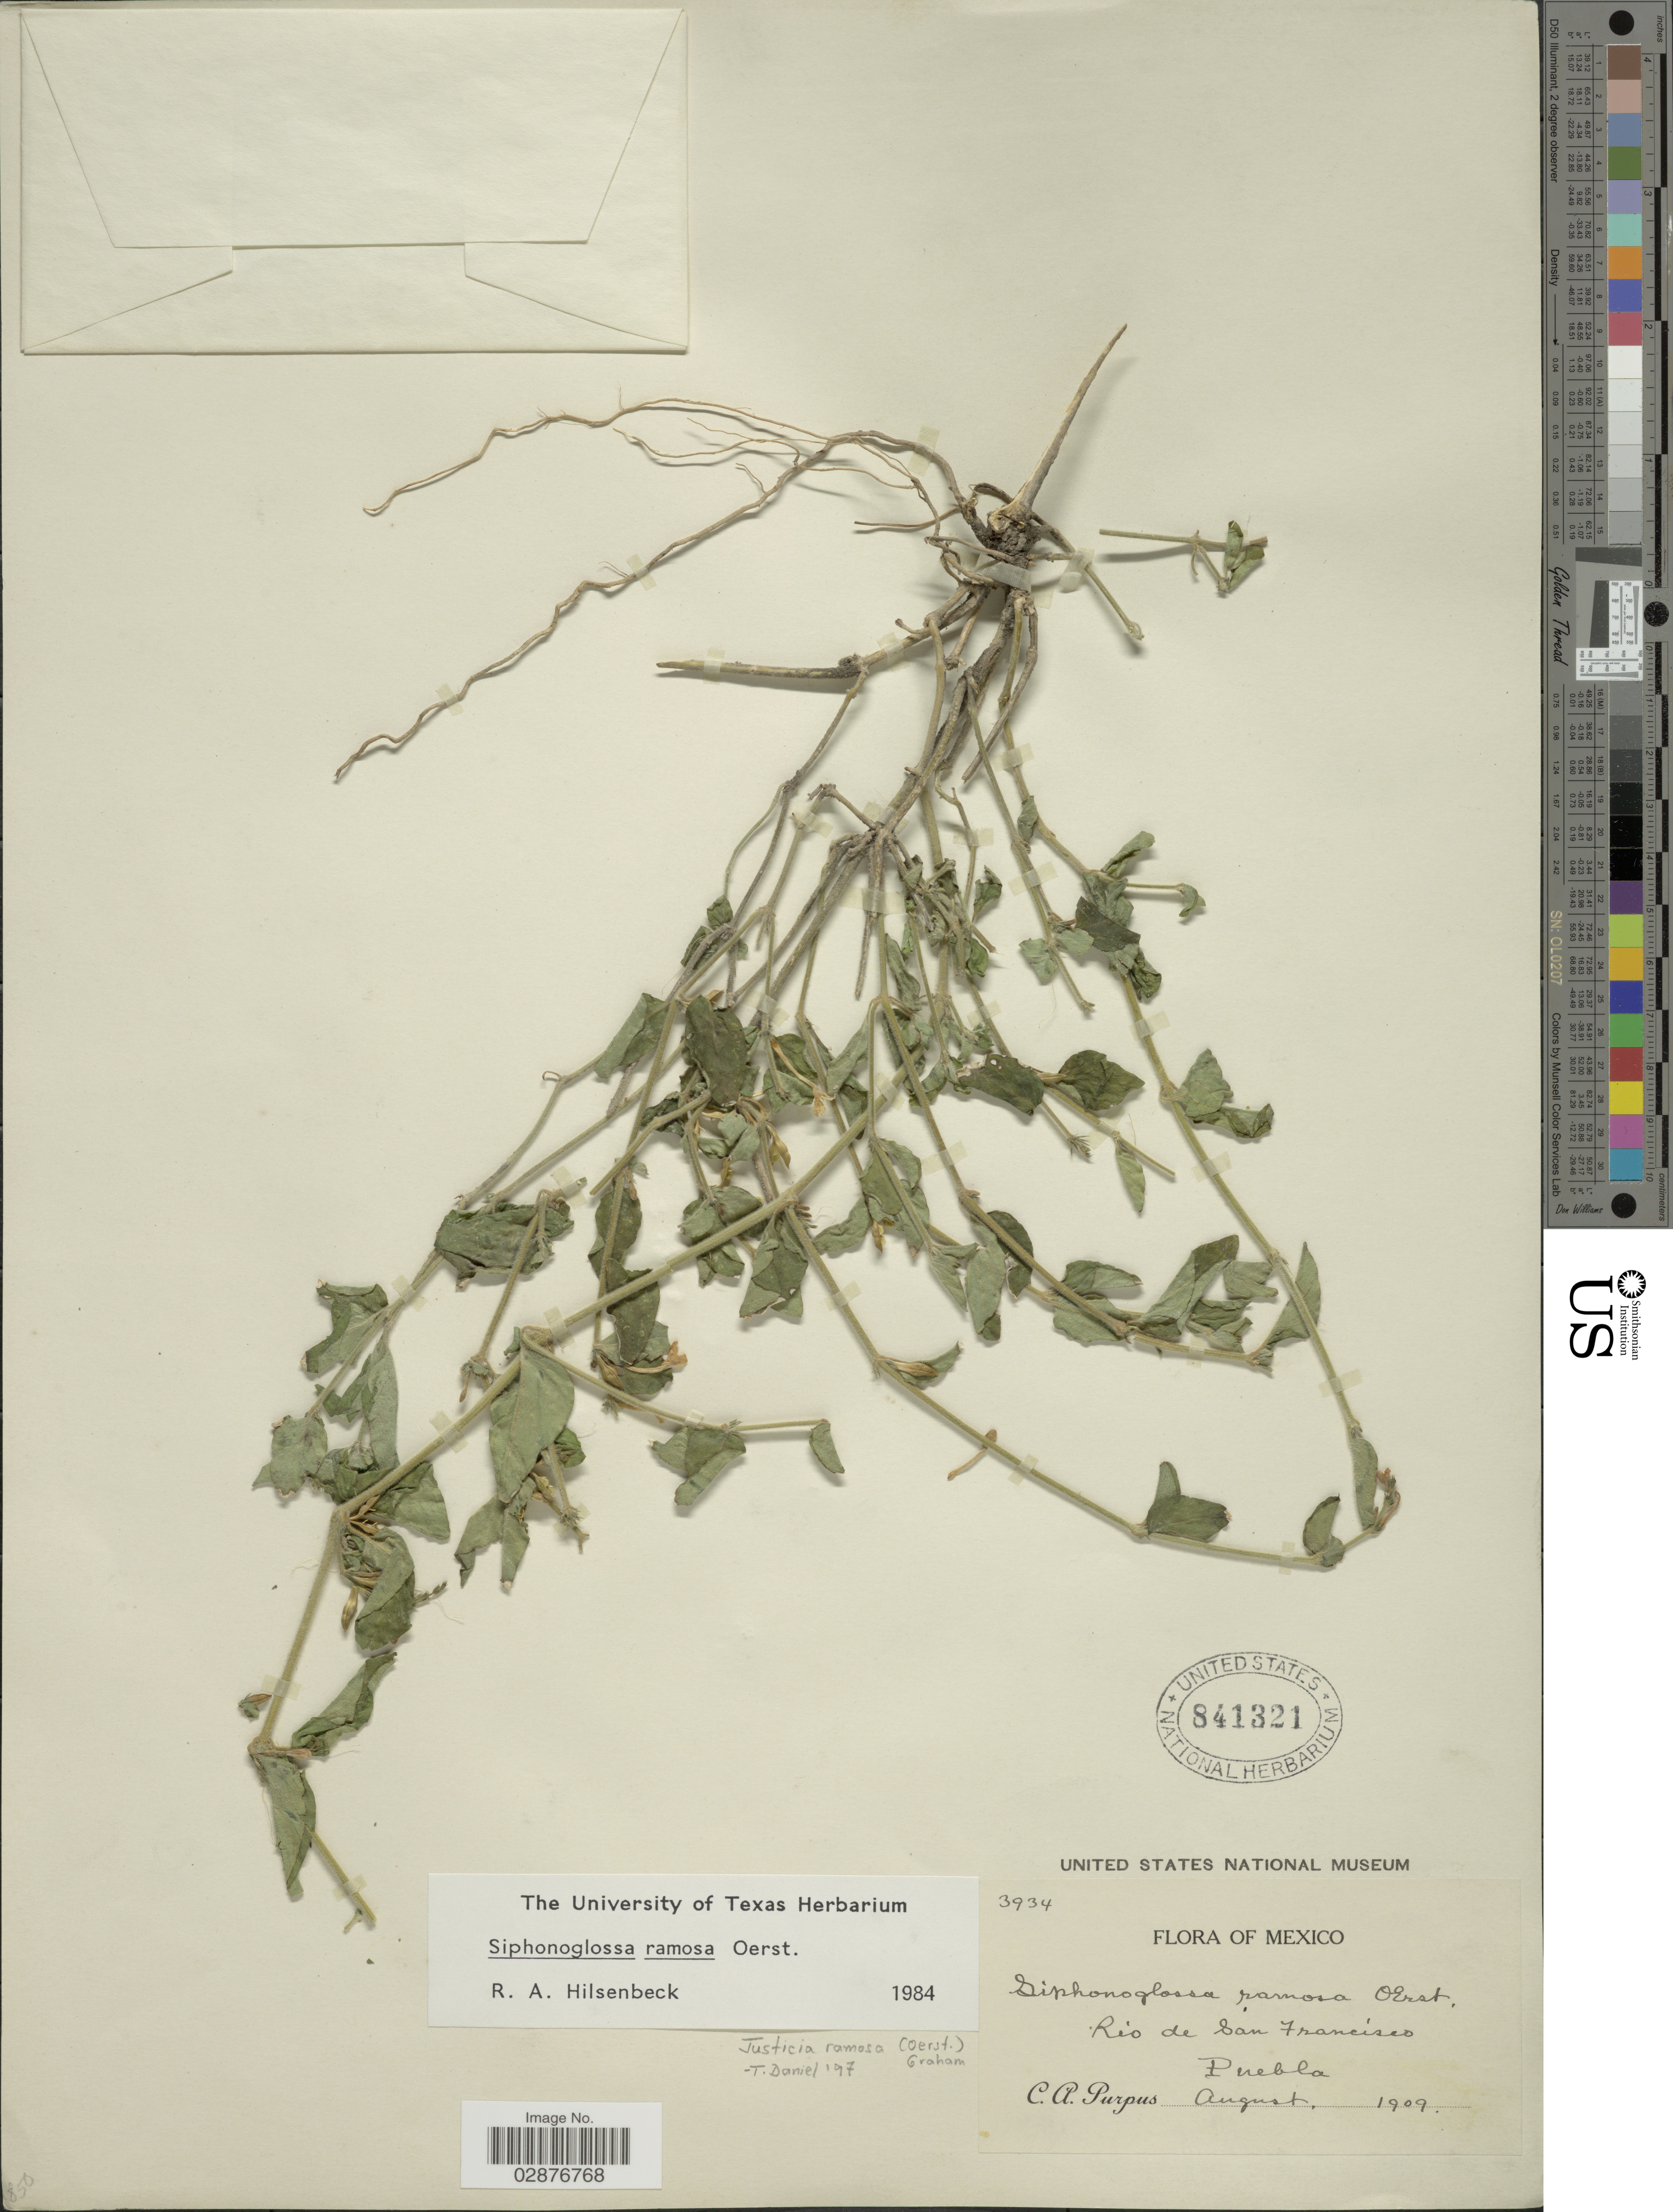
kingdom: Plantae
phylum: Tracheophyta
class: Magnoliopsida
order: Lamiales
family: Acanthaceae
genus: Justicia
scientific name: Justicia ramosa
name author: (Oerst.) V.A.W. Graham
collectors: C. A. Purpus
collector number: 3934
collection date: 1909-08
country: Mexico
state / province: Puebla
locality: Rio de San Francisco.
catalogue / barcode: US 841321